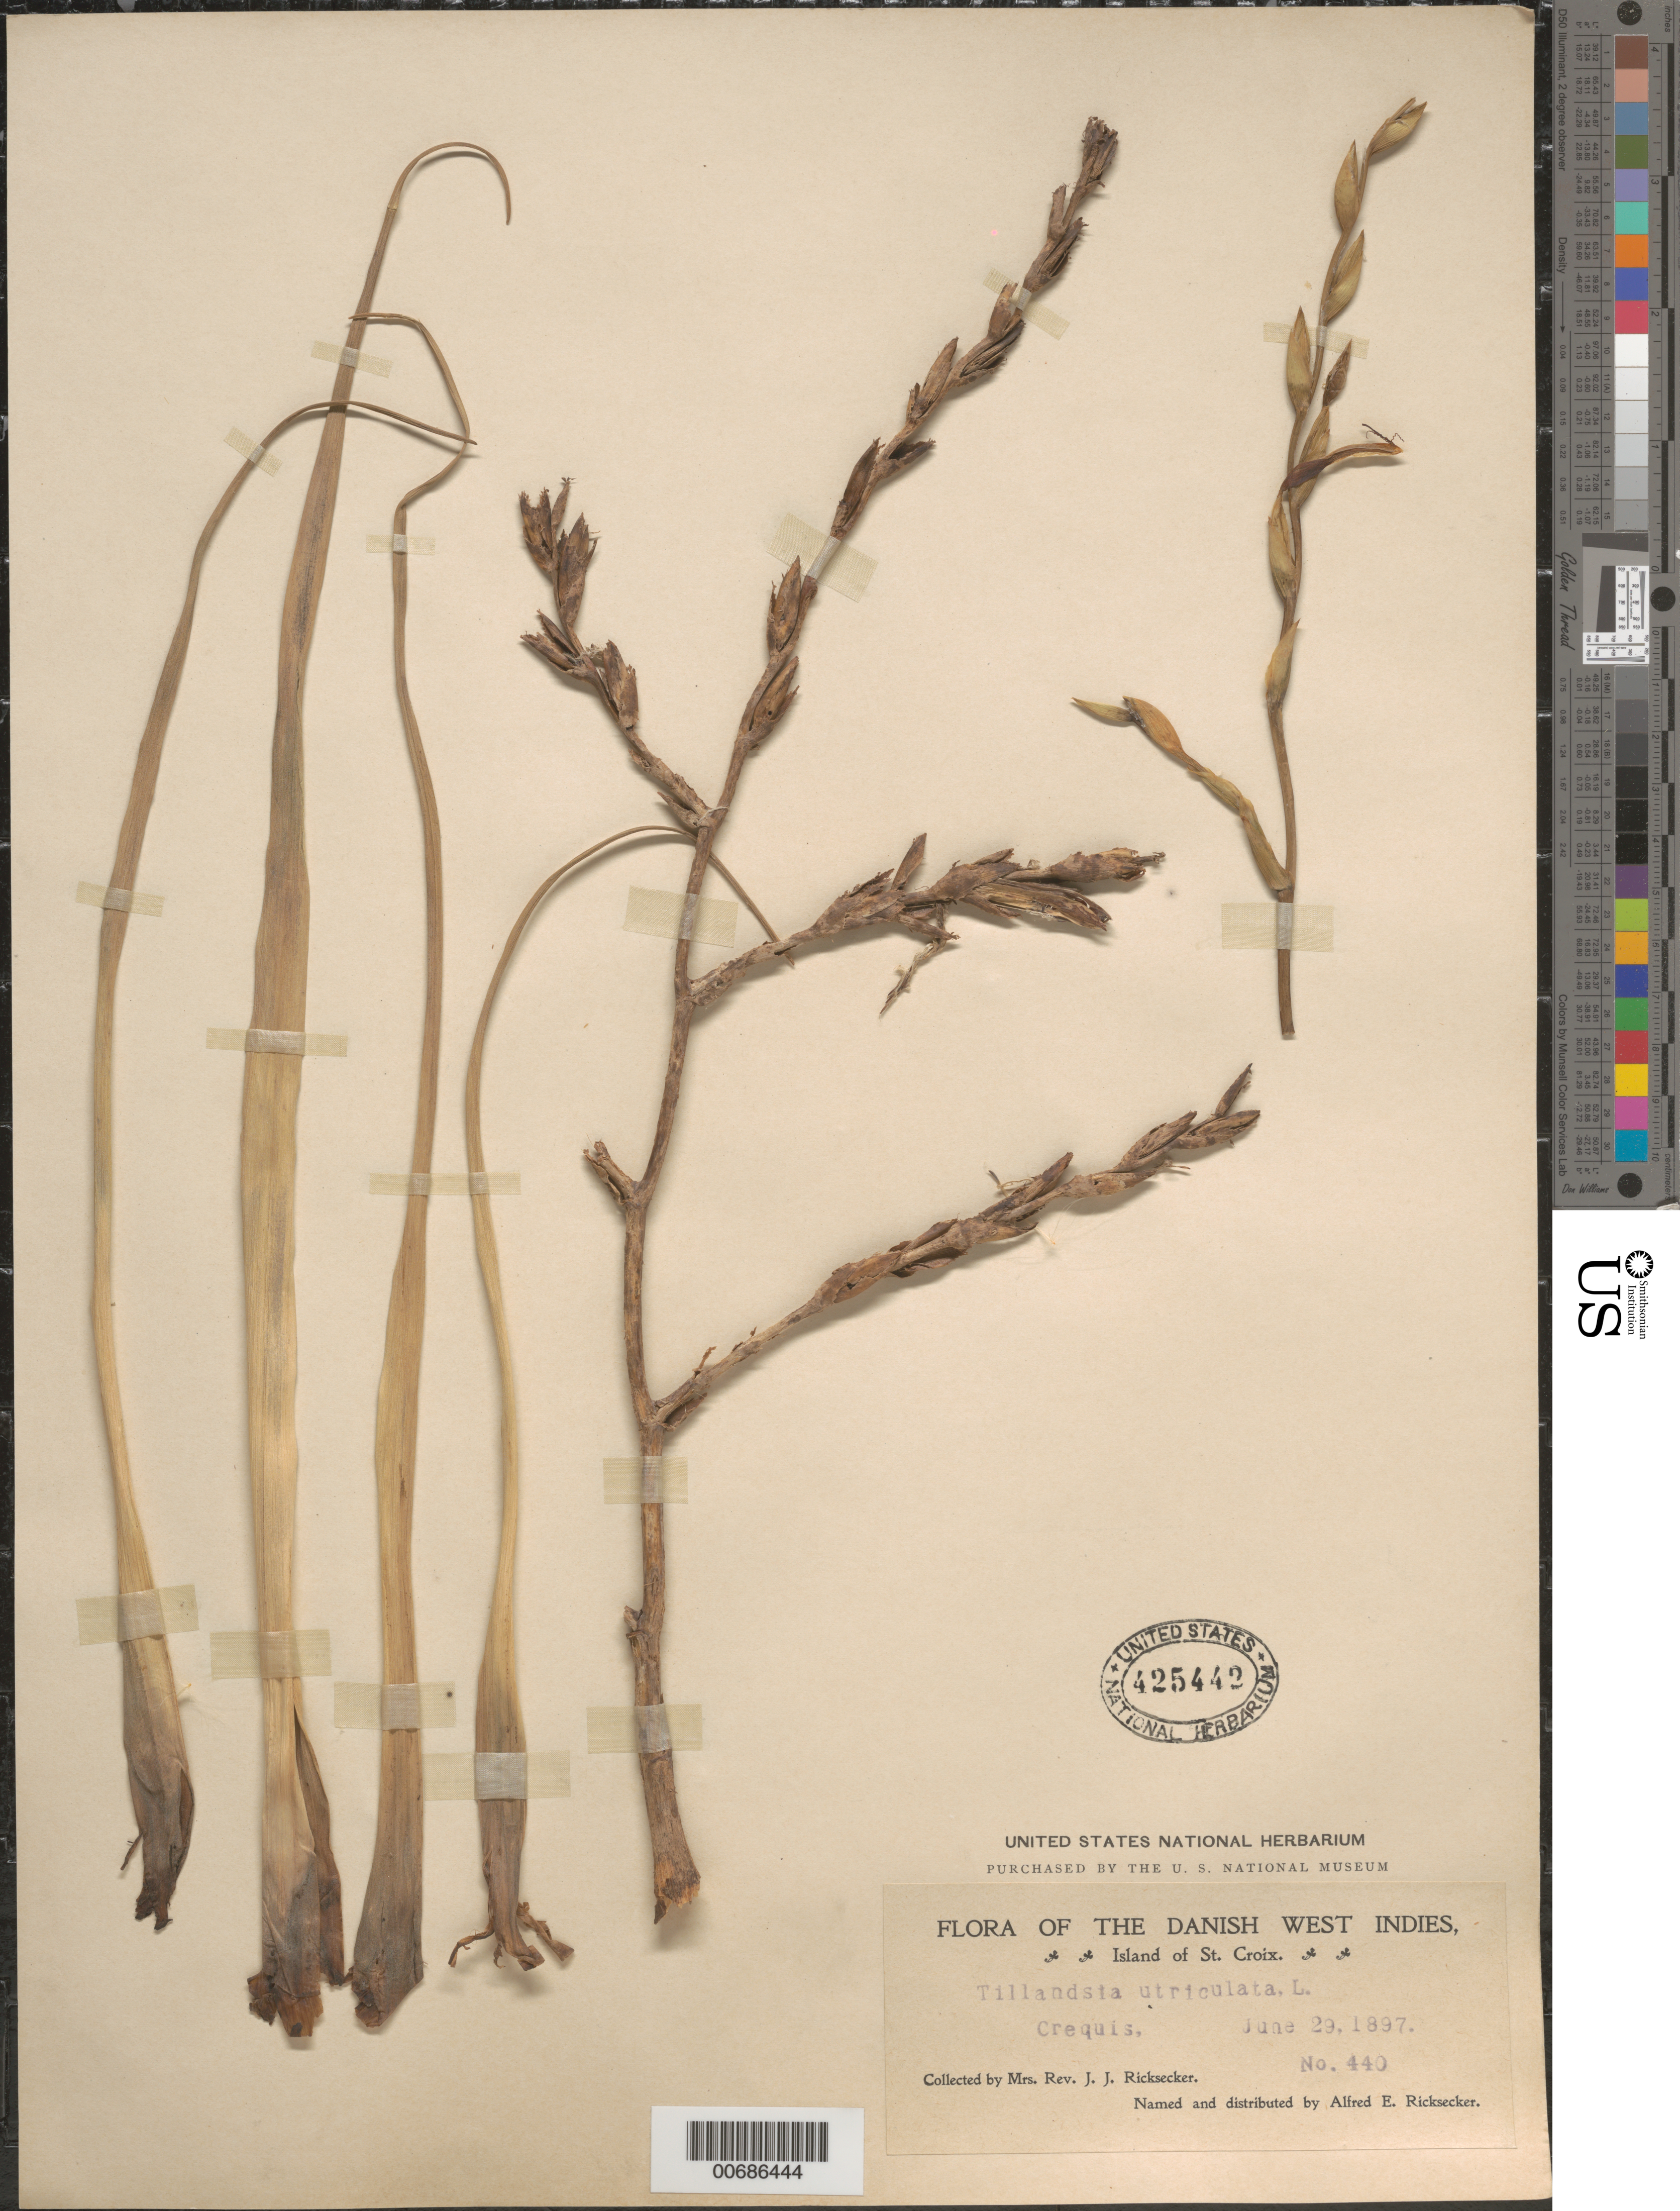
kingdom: Plantae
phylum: Tracheophyta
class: Liliopsida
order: Poales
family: Bromeliaceae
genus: Tillandsia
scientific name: Tillandsia utriculata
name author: L.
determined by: Ricksecker, A. E.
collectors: Mrs. J. J. Ricksecker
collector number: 440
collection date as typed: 29 Jun 1897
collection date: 1897-06-29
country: U.S. Virgin Islands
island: St. Croix Island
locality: Crequis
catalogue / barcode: US 425442